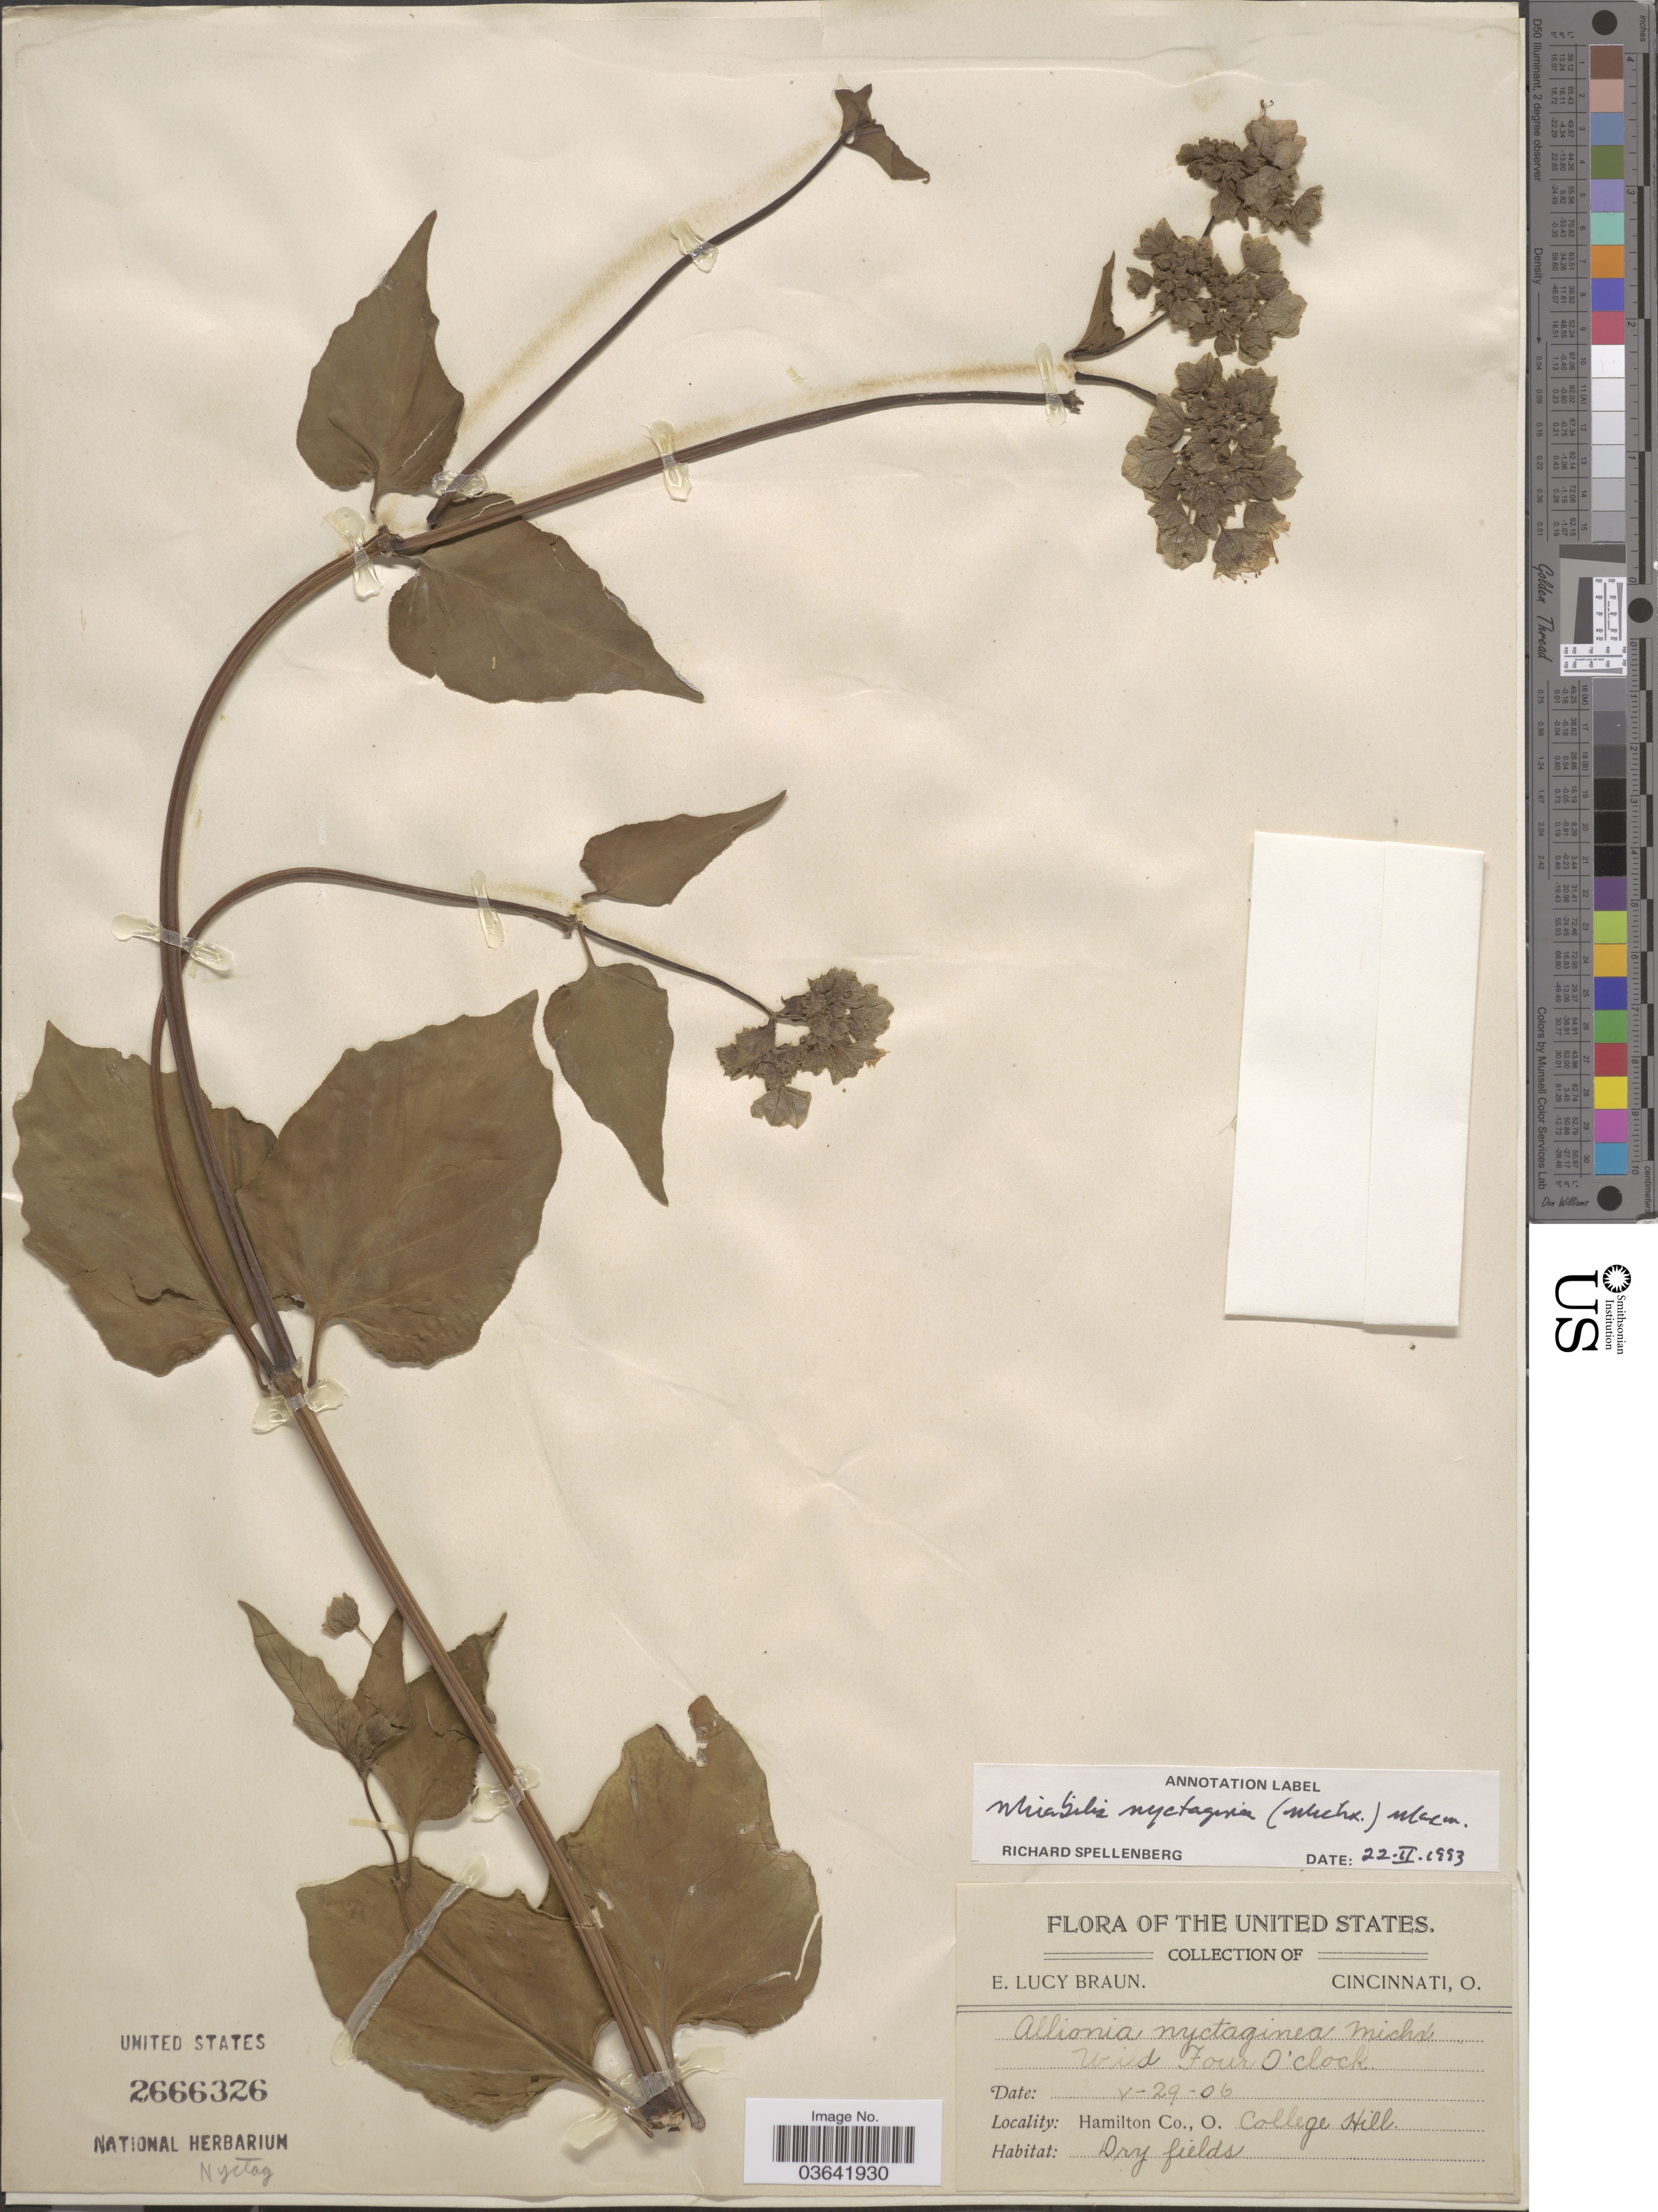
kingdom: Plantae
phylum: Tracheophyta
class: Magnoliopsida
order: Caryophyllales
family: Nyctaginaceae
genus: Mirabilis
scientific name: Mirabilis nyctaginea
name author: (Michx.) MacMill.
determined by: Spellenberg, R.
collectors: E. L. Braun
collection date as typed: Transcribed d/m/y: 29/5/6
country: United States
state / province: Ohio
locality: Hamilton Co. College Hill.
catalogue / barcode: US 2666326